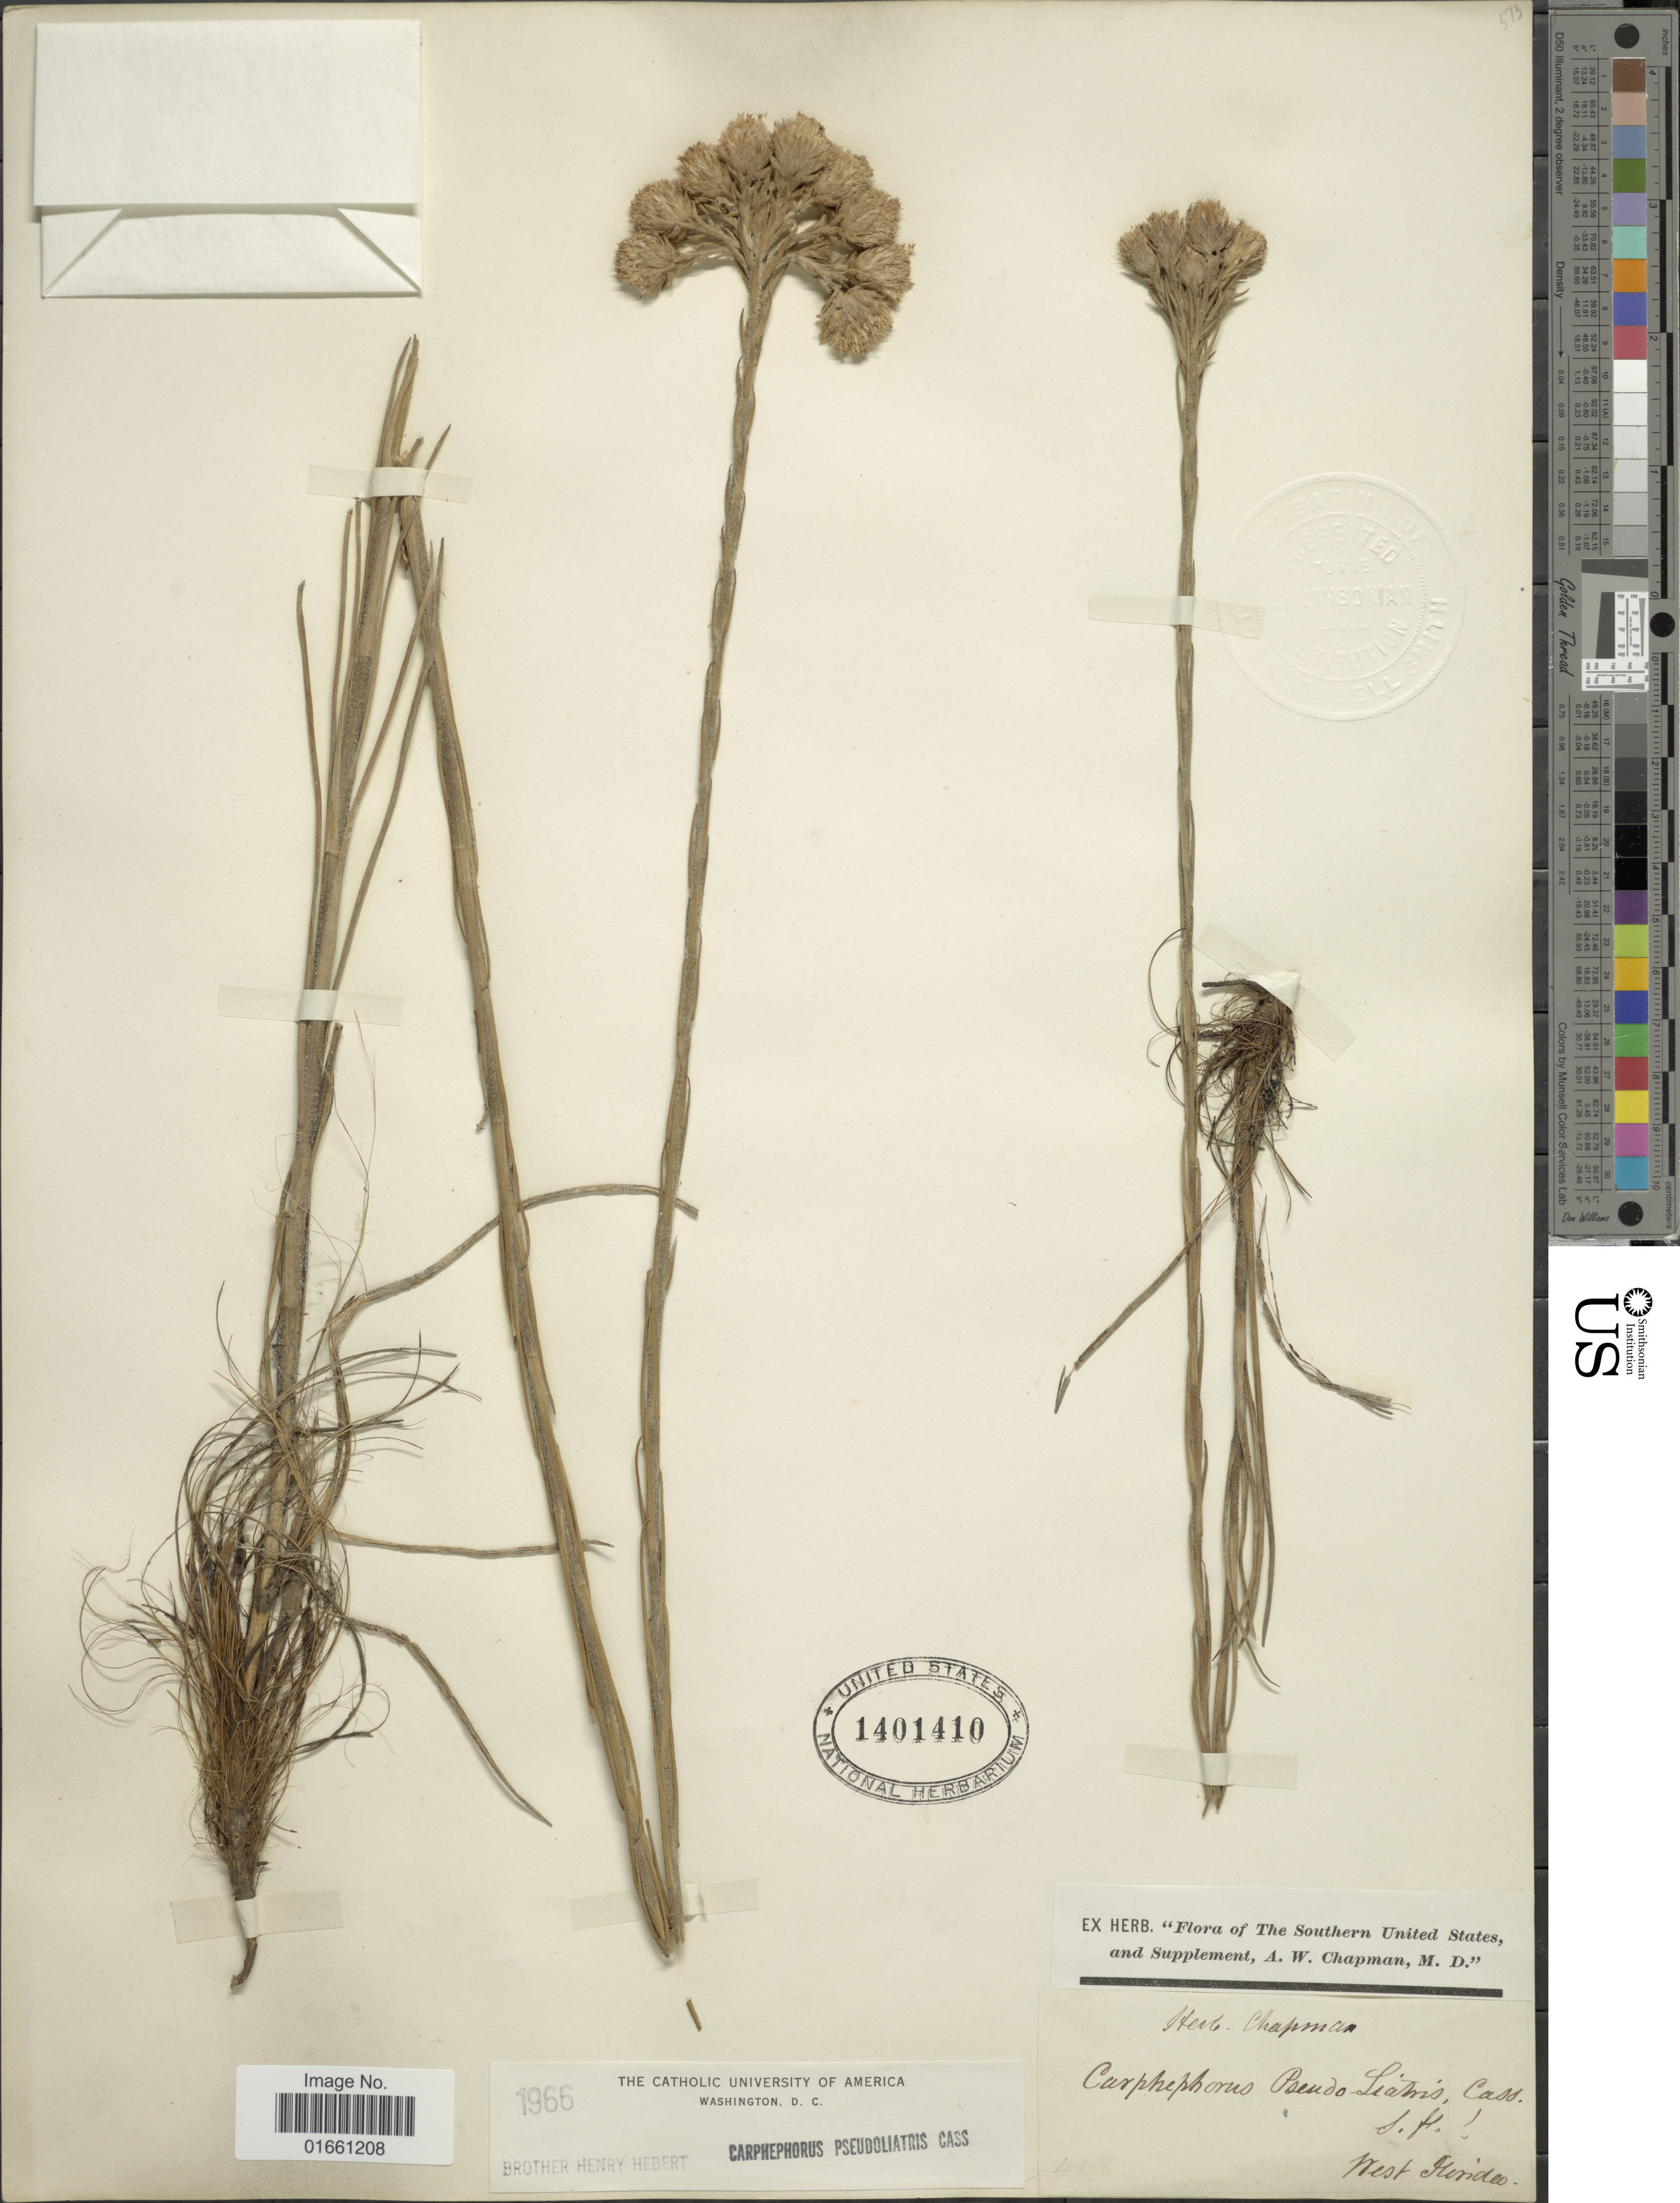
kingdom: Plantae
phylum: Tracheophyta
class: Magnoliopsida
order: Asterales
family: Asteraceae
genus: Carphephorus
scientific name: Carphephorus pseudoliatris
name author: Cass.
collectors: ex herb. Chapman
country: United States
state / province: Florida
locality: Southern United States, West Florida.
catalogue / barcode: US 1401410